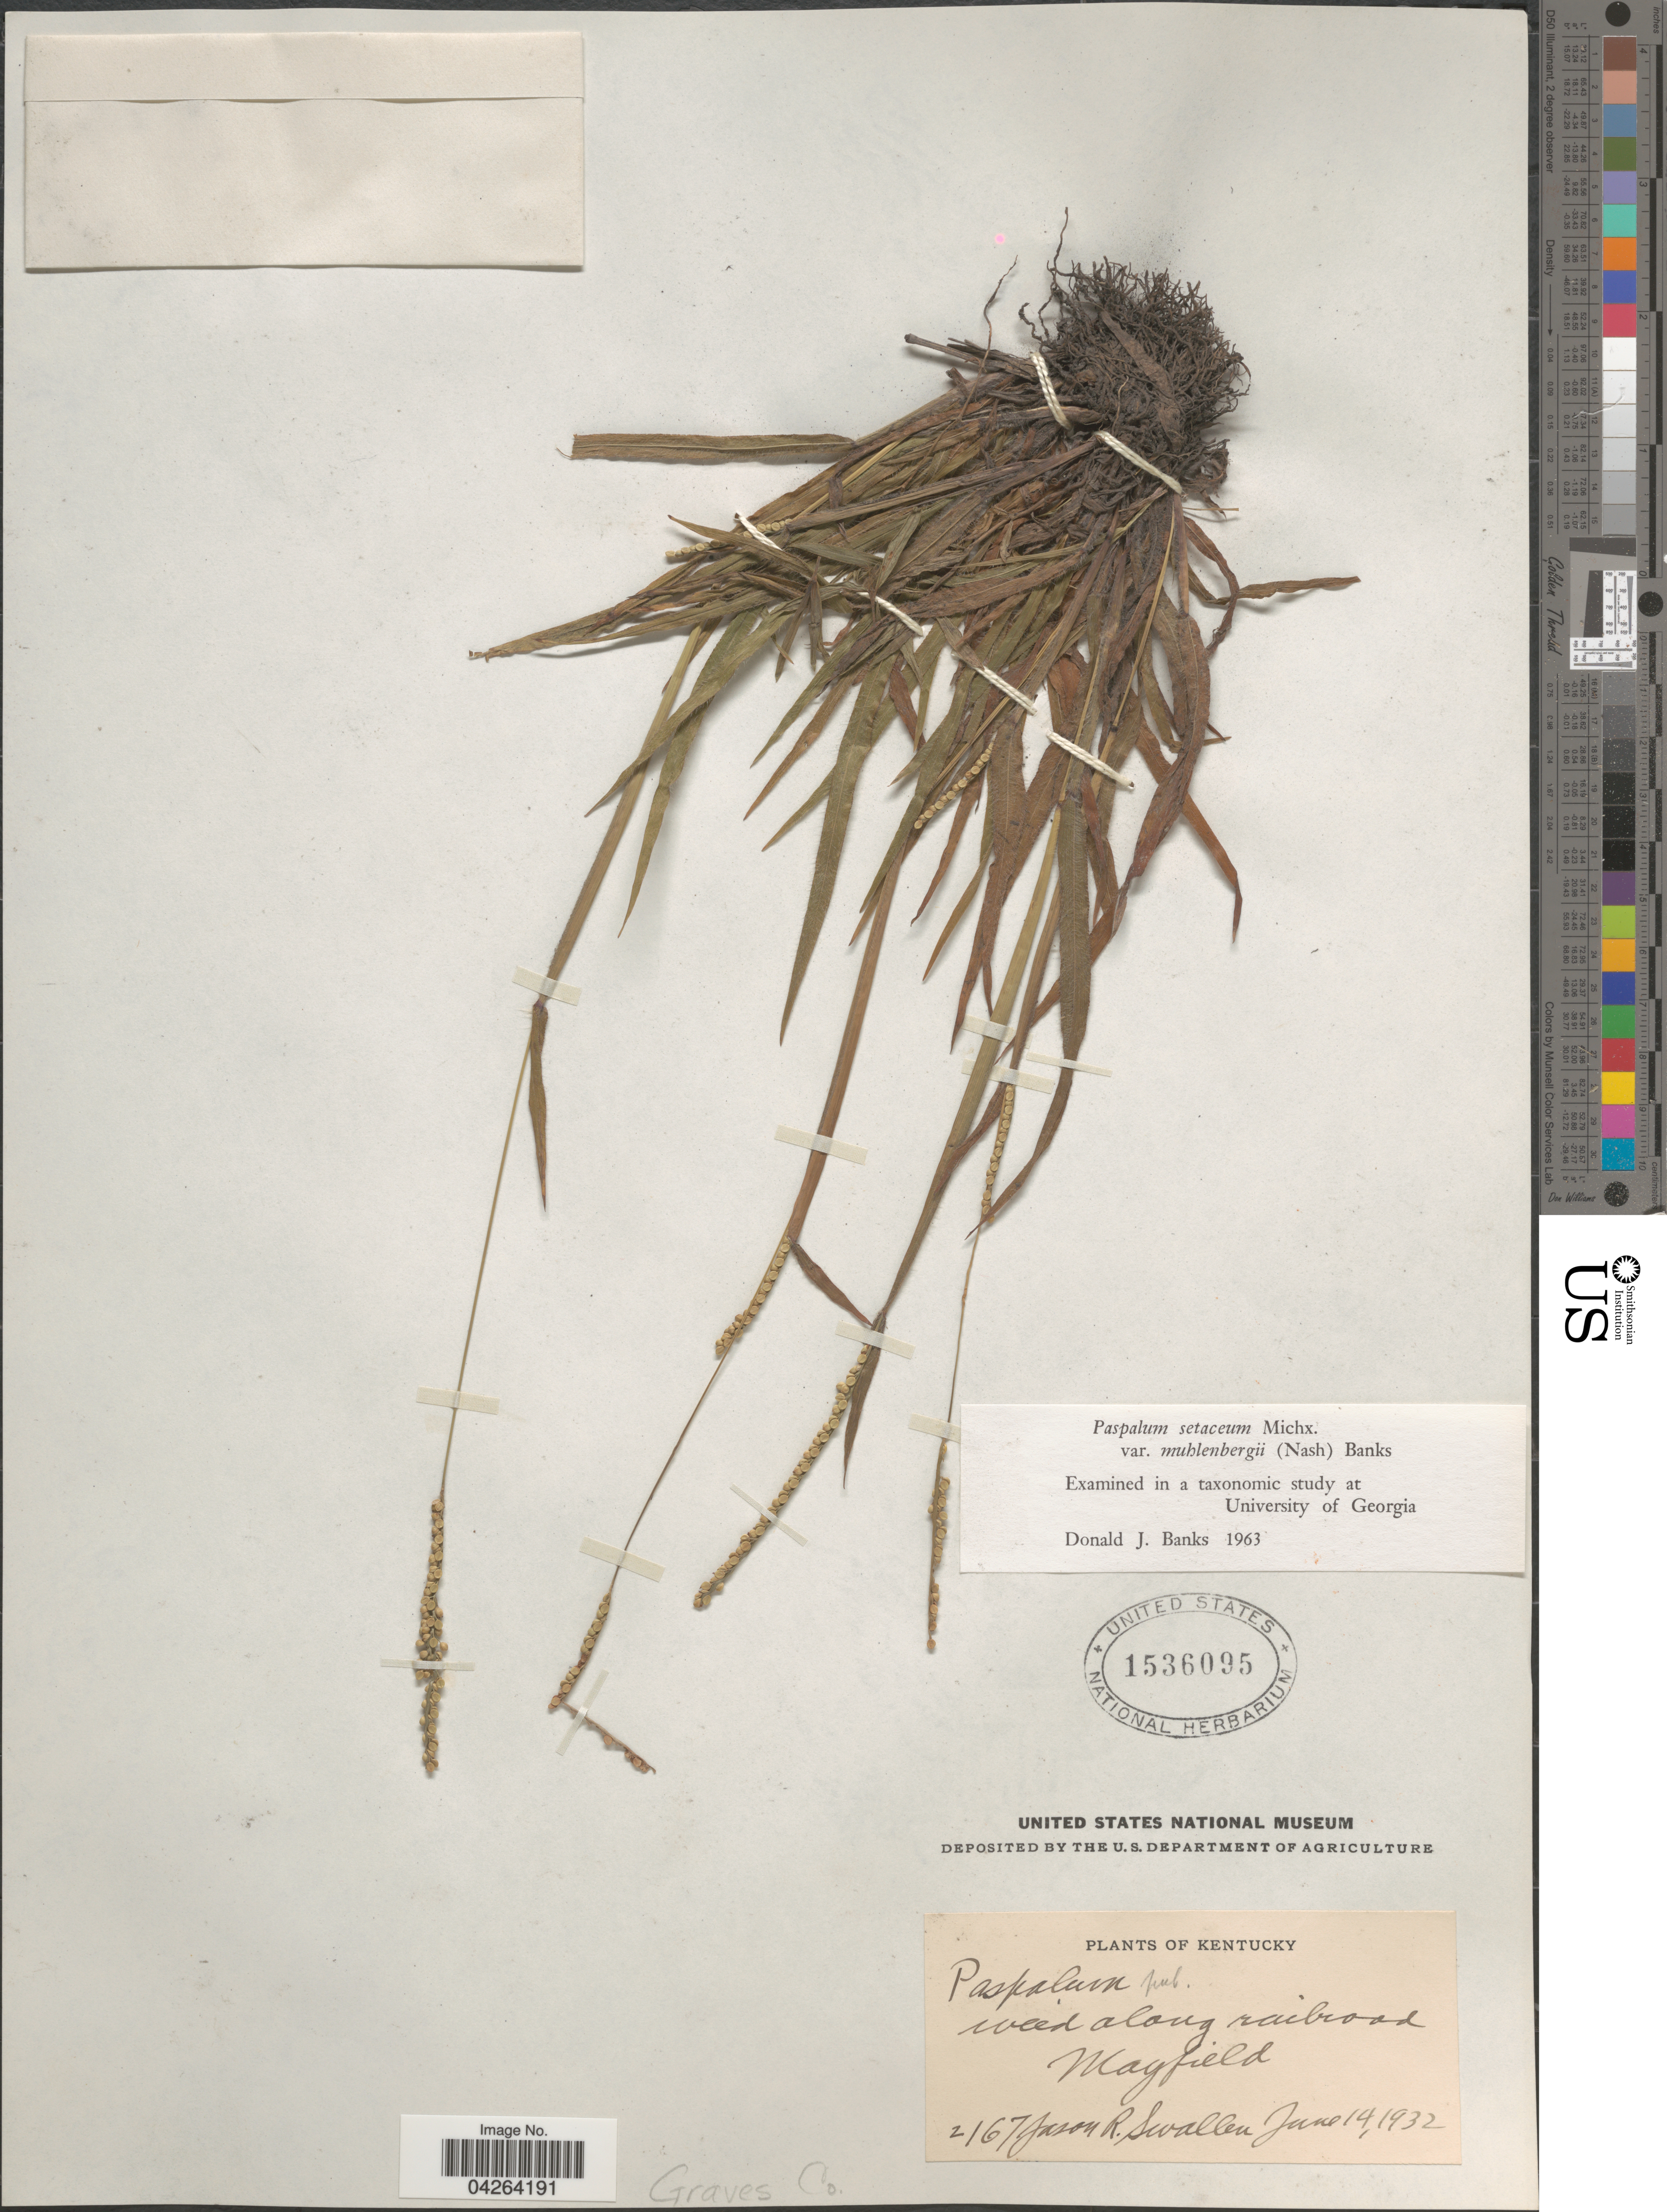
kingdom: Plantae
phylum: Tracheophyta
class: Liliopsida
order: Poales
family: Poaceae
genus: Paspalum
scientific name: Paspalum setaceum var. muhlenbergii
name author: (Nash) D.J. Banks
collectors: J. R. Swallen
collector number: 2167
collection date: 1932-06-14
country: United States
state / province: Kentucky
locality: Weed along railroad. Mayfield.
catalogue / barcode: US 1536095